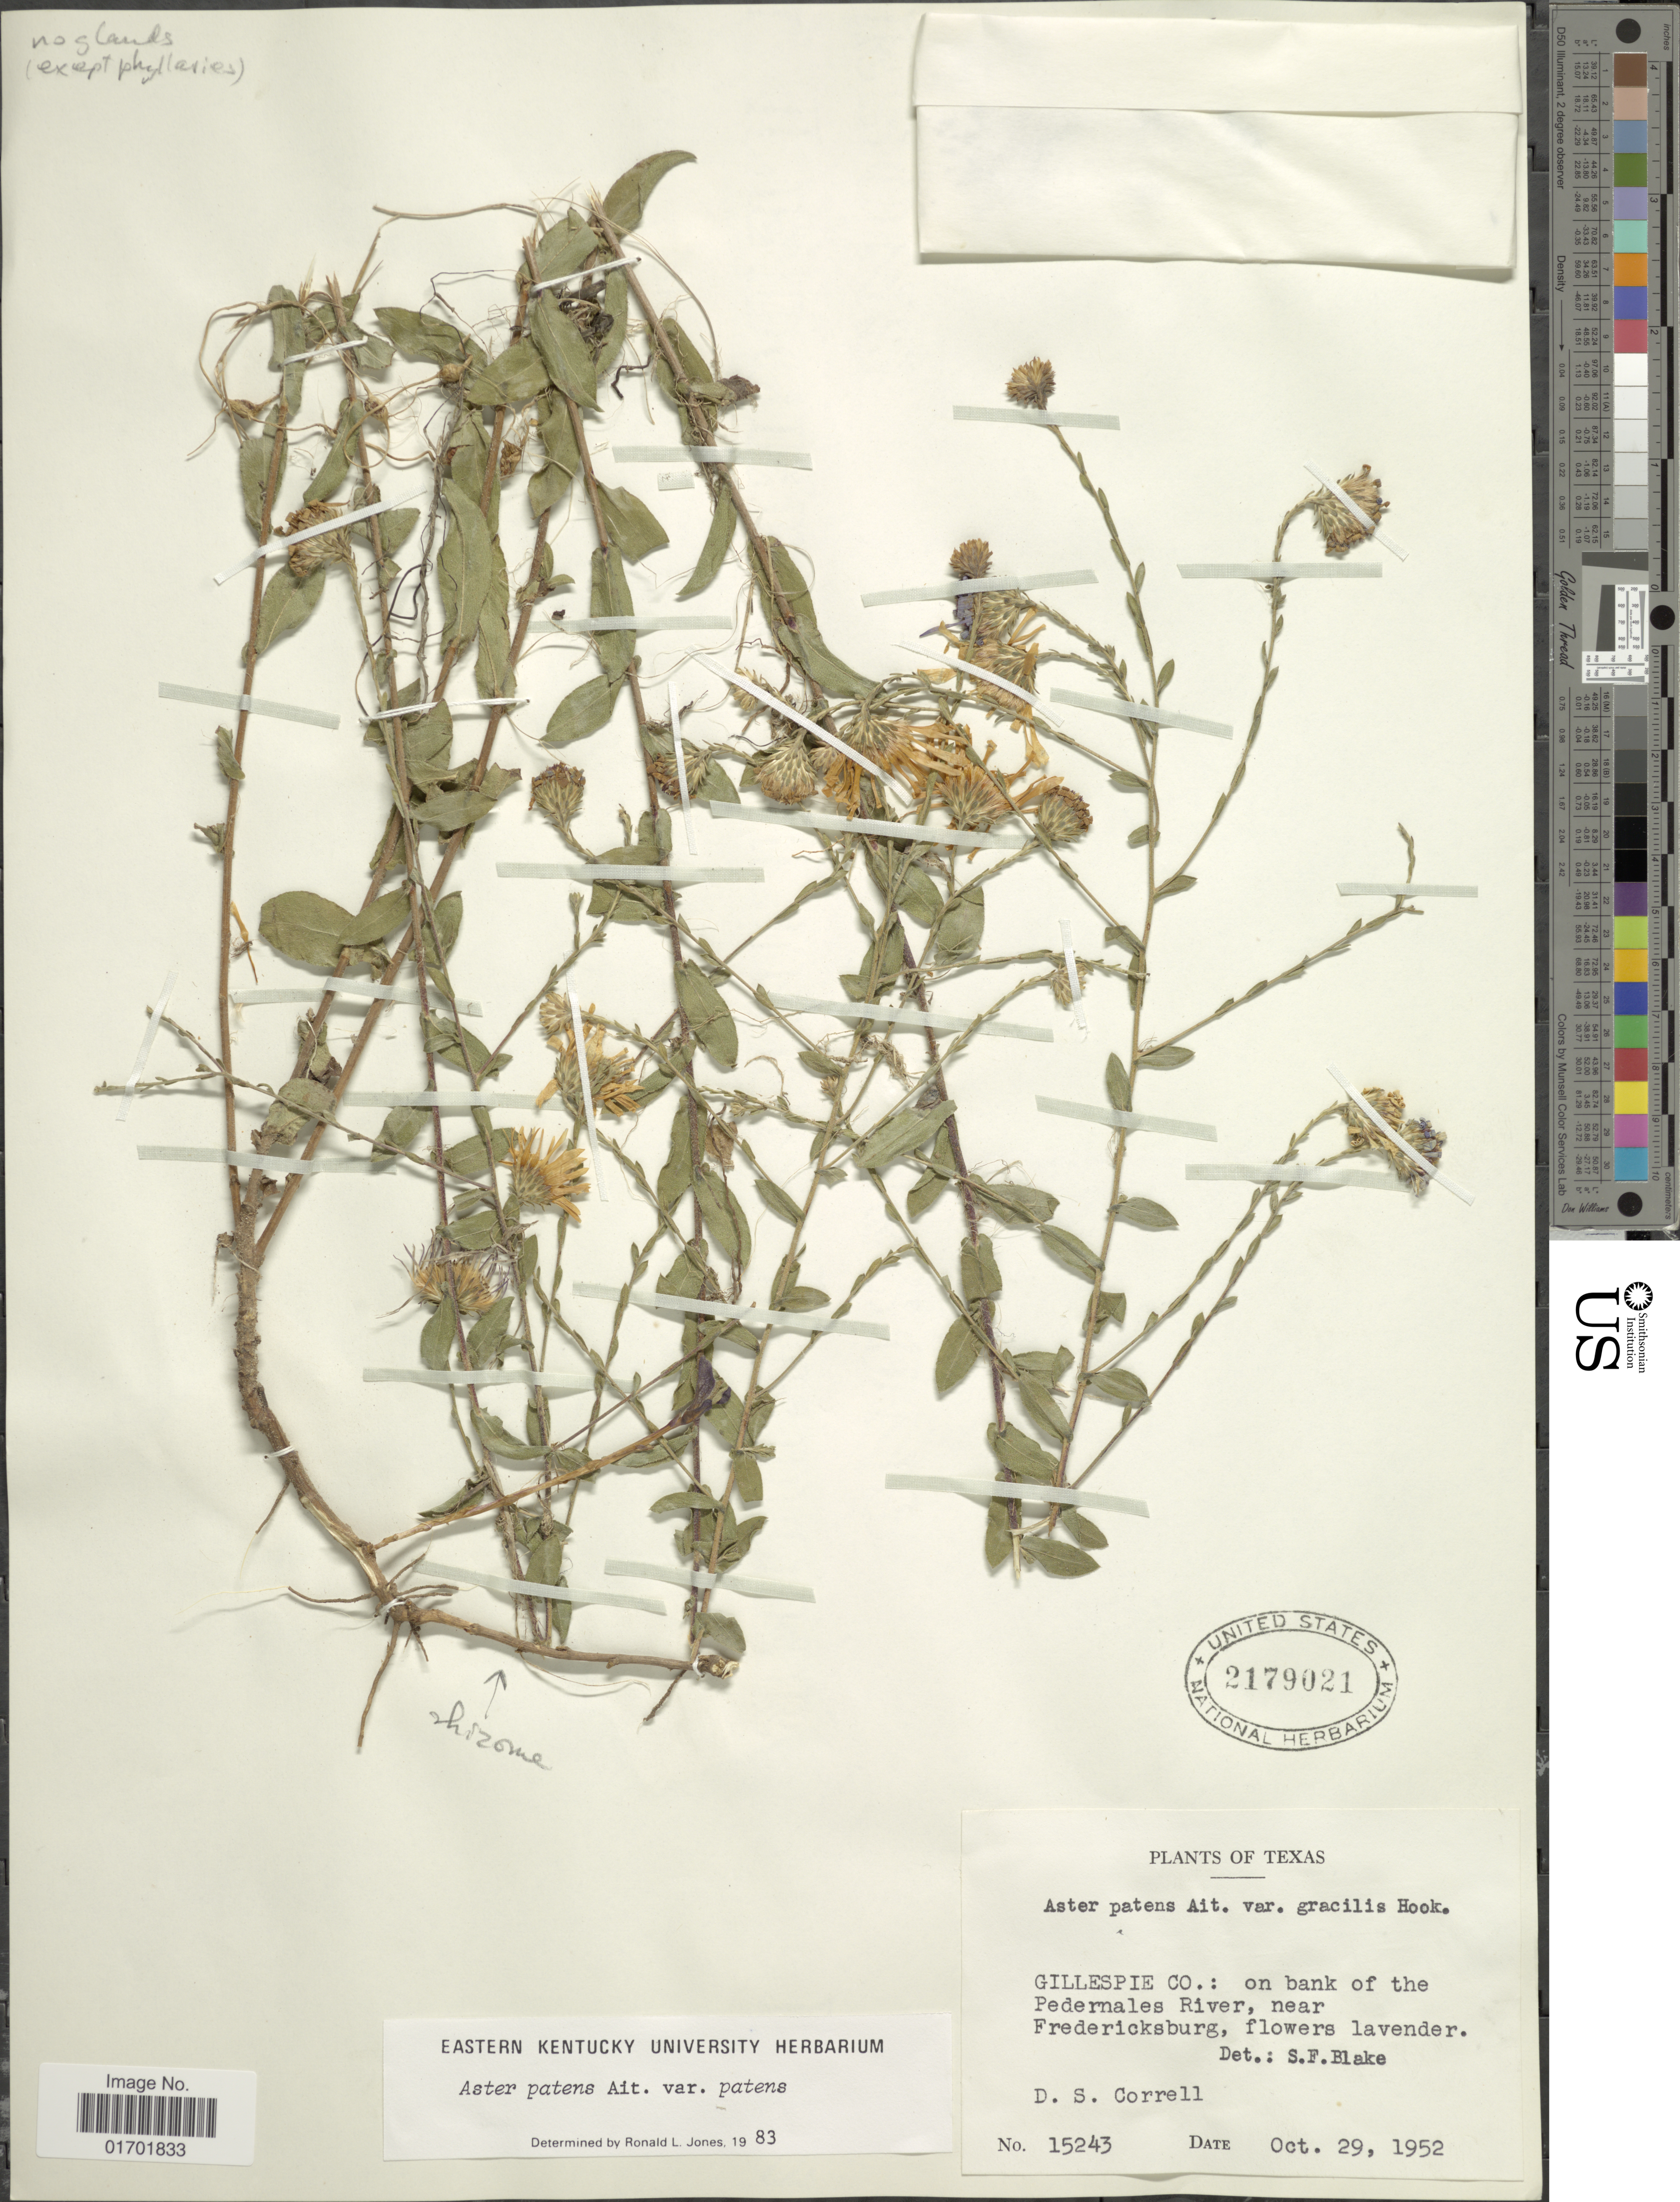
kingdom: Plantae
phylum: Tracheophyta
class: Magnoliopsida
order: Asterales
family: Asteraceae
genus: Symphyotrichum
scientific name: Symphyotrichum patens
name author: (Aiton) G.L. Nesom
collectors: D. S. Correll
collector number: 15243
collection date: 1952-10-29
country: United States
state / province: Texas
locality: Gillespie Co.; on bank of the Pedernales River, near Fredericksburg.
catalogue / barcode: US 2179021